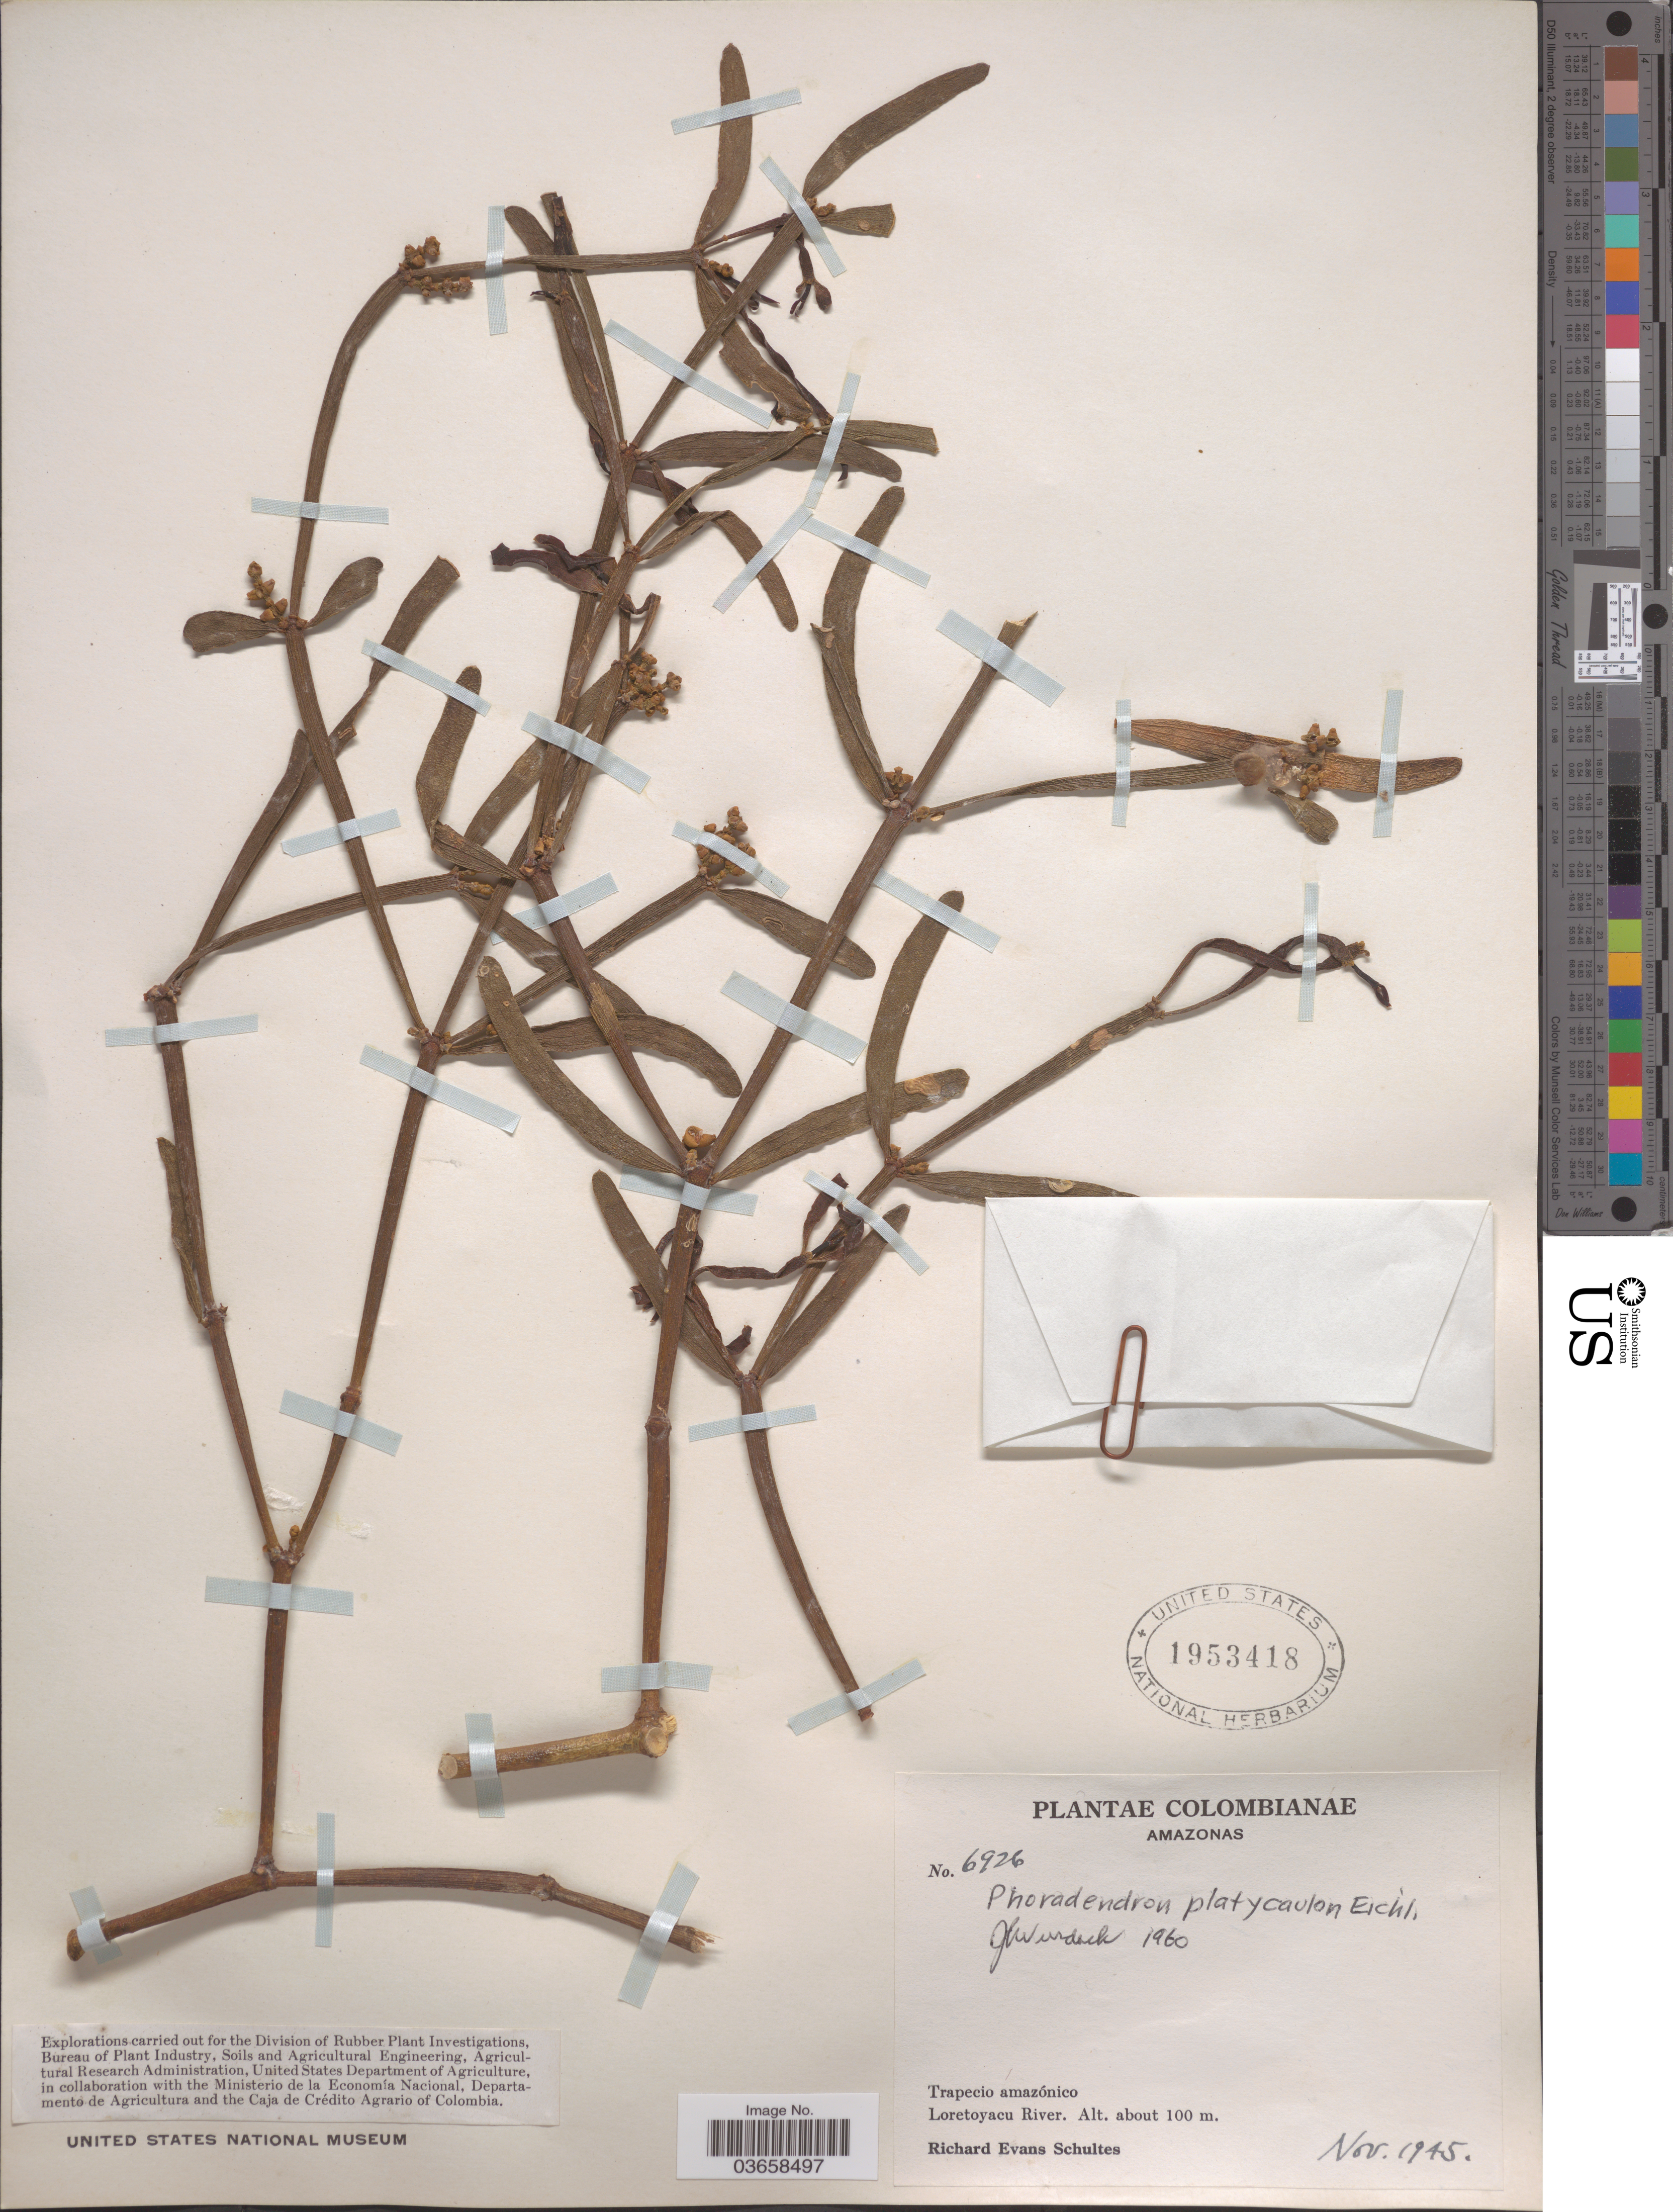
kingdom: Plantae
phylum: Tracheophyta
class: Magnoliopsida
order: Santalales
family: Viscaceae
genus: Phoradendron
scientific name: Phoradendron platycaulon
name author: Eichler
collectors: R. E. Schultes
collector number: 6926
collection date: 1945-11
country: Colombia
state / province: Amazônas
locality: Trapecio amazónico. Loretoyacu River.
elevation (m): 100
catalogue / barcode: US 1953418